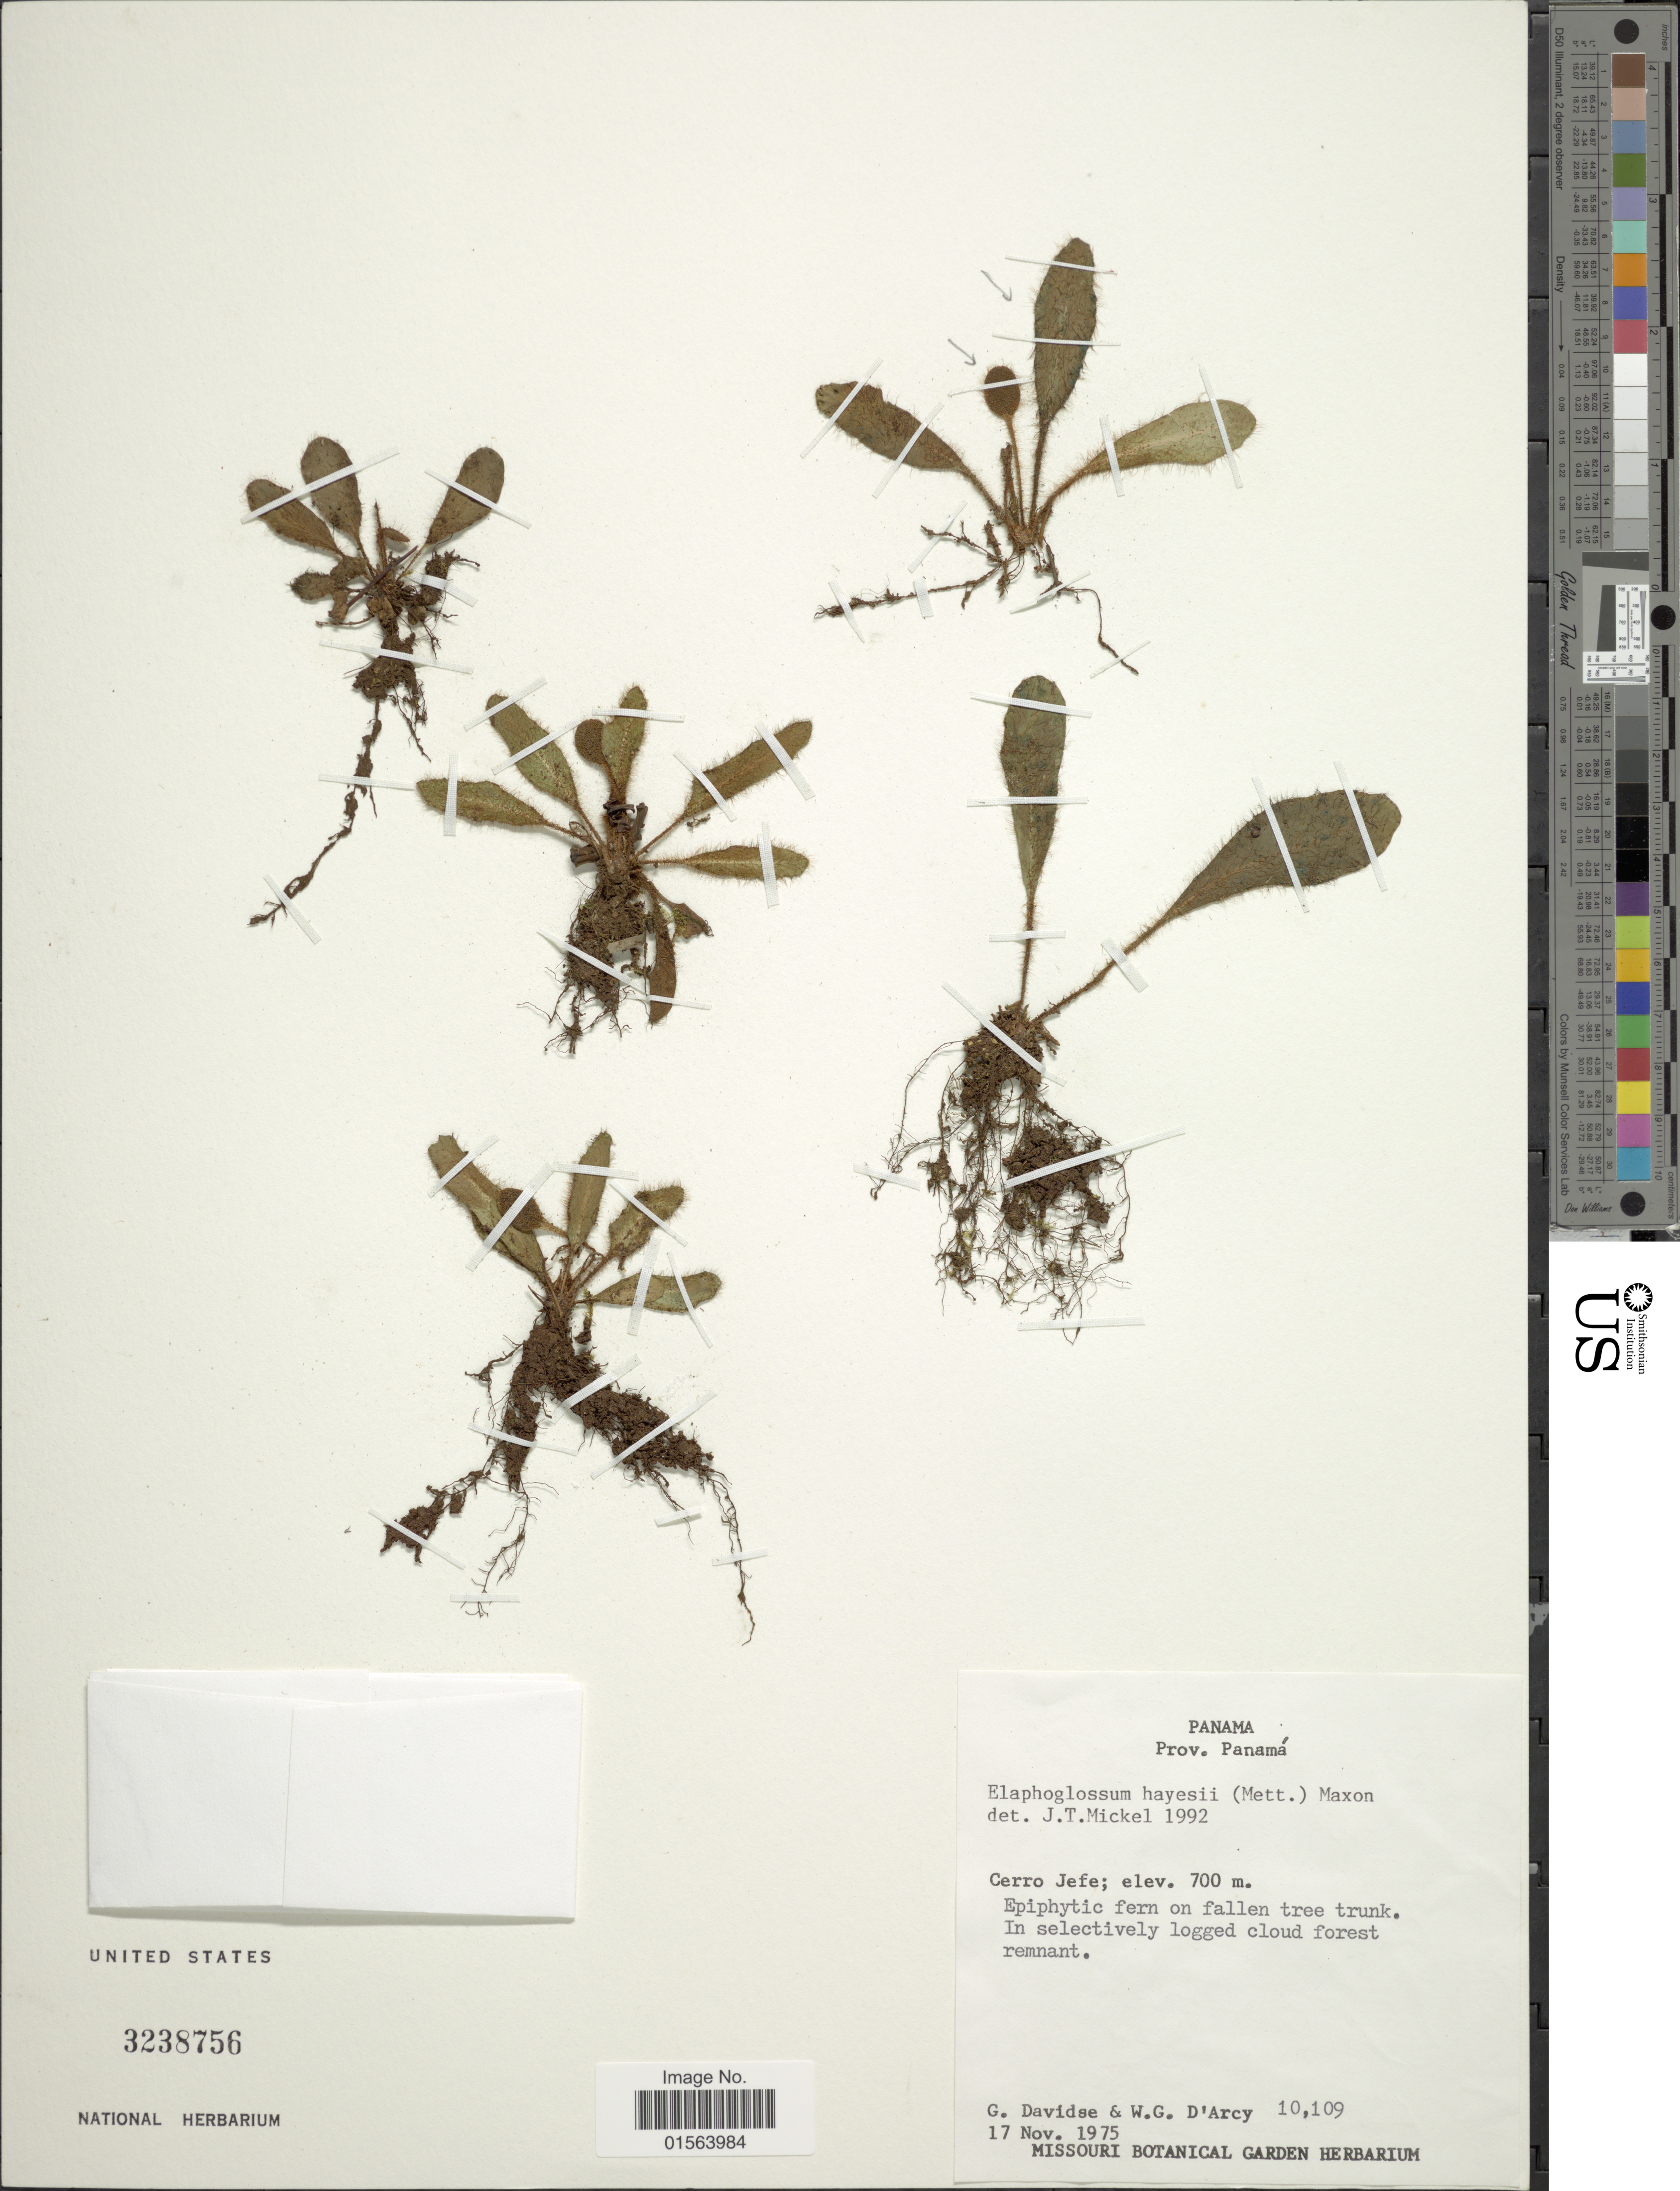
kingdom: Plantae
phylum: Tracheophyta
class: Polypodiopsida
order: Polypodiales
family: Dryopteridaceae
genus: Elaphoglossum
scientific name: Elaphoglossum hayesii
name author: (Mett. ex Kuhn) Maxon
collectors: G. Davidse & W. G. D'Arcy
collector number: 10109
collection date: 1975-11-17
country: Panama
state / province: Panamá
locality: Prov. Panama, Cerro Jefe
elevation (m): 700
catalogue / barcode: US 3238756